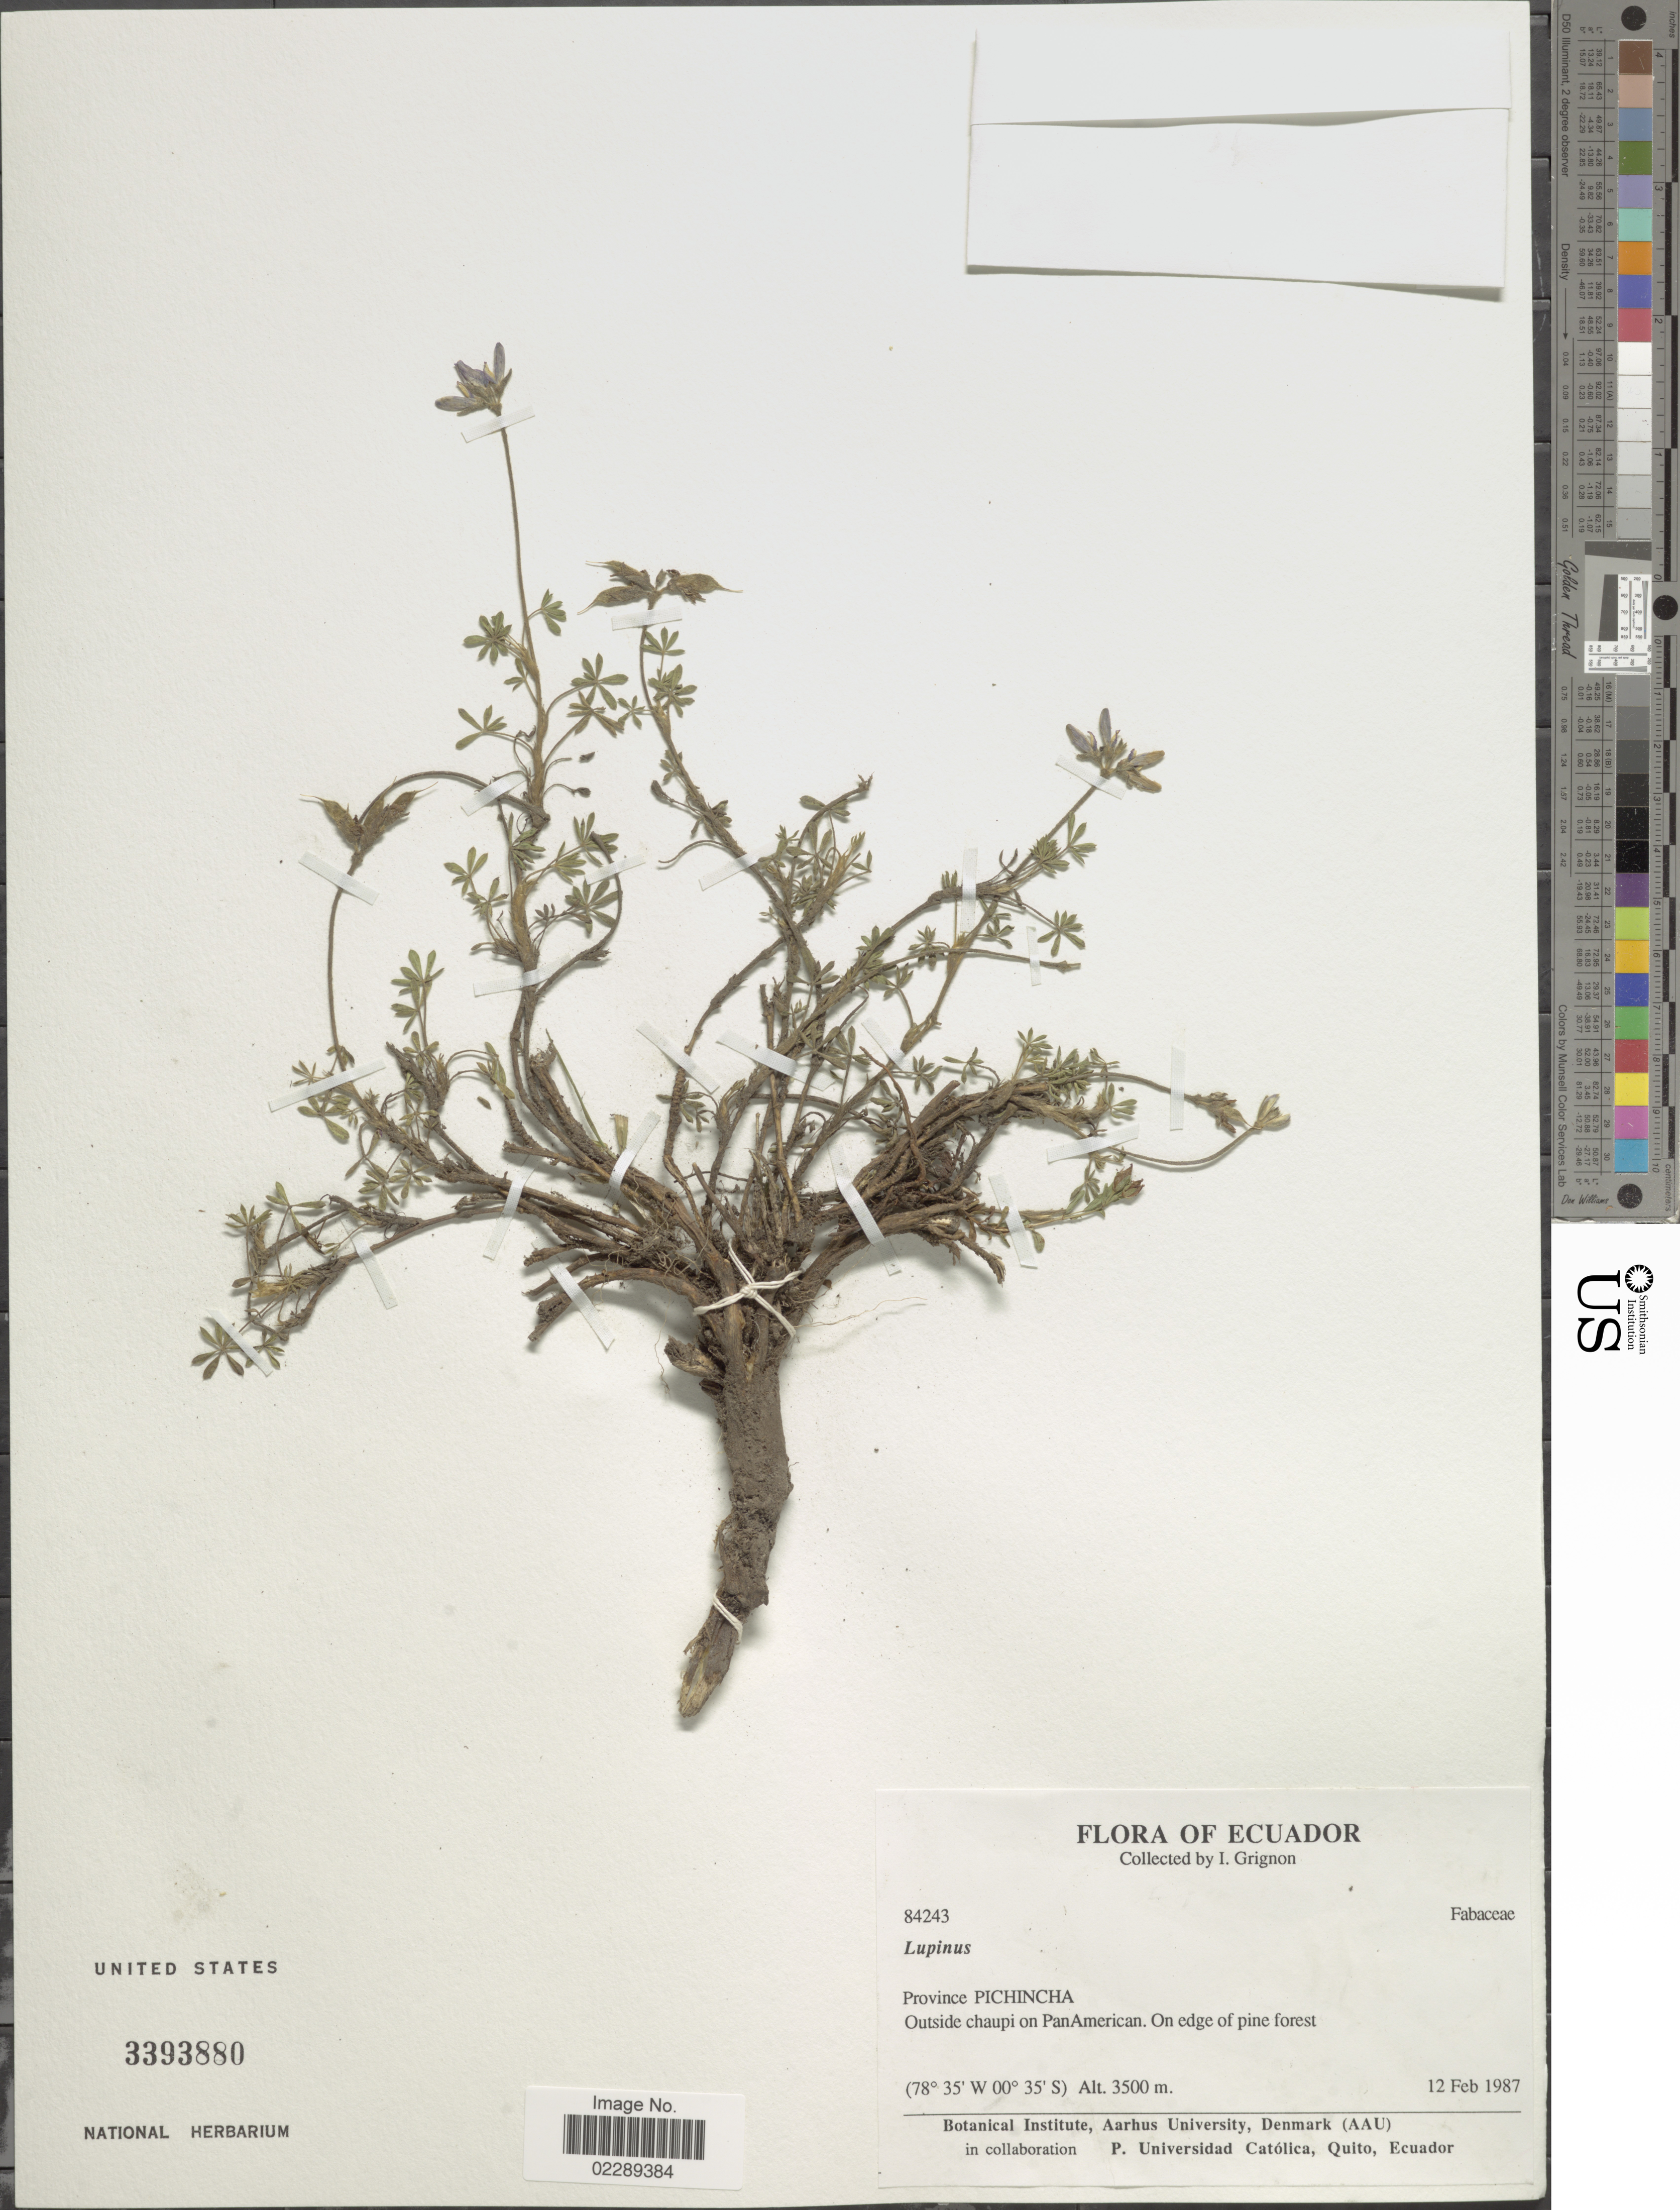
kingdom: Plantae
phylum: Tracheophyta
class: Magnoliopsida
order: Fabales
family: Fabaceae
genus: Lupinus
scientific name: Lupinus sp.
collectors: I. Grignon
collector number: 84243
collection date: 1987-02-12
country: Ecuador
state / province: Pichincha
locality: Province Pichincha. Outside chaupi on Pan American. On edge of pine forest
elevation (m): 3500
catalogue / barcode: US 3393880